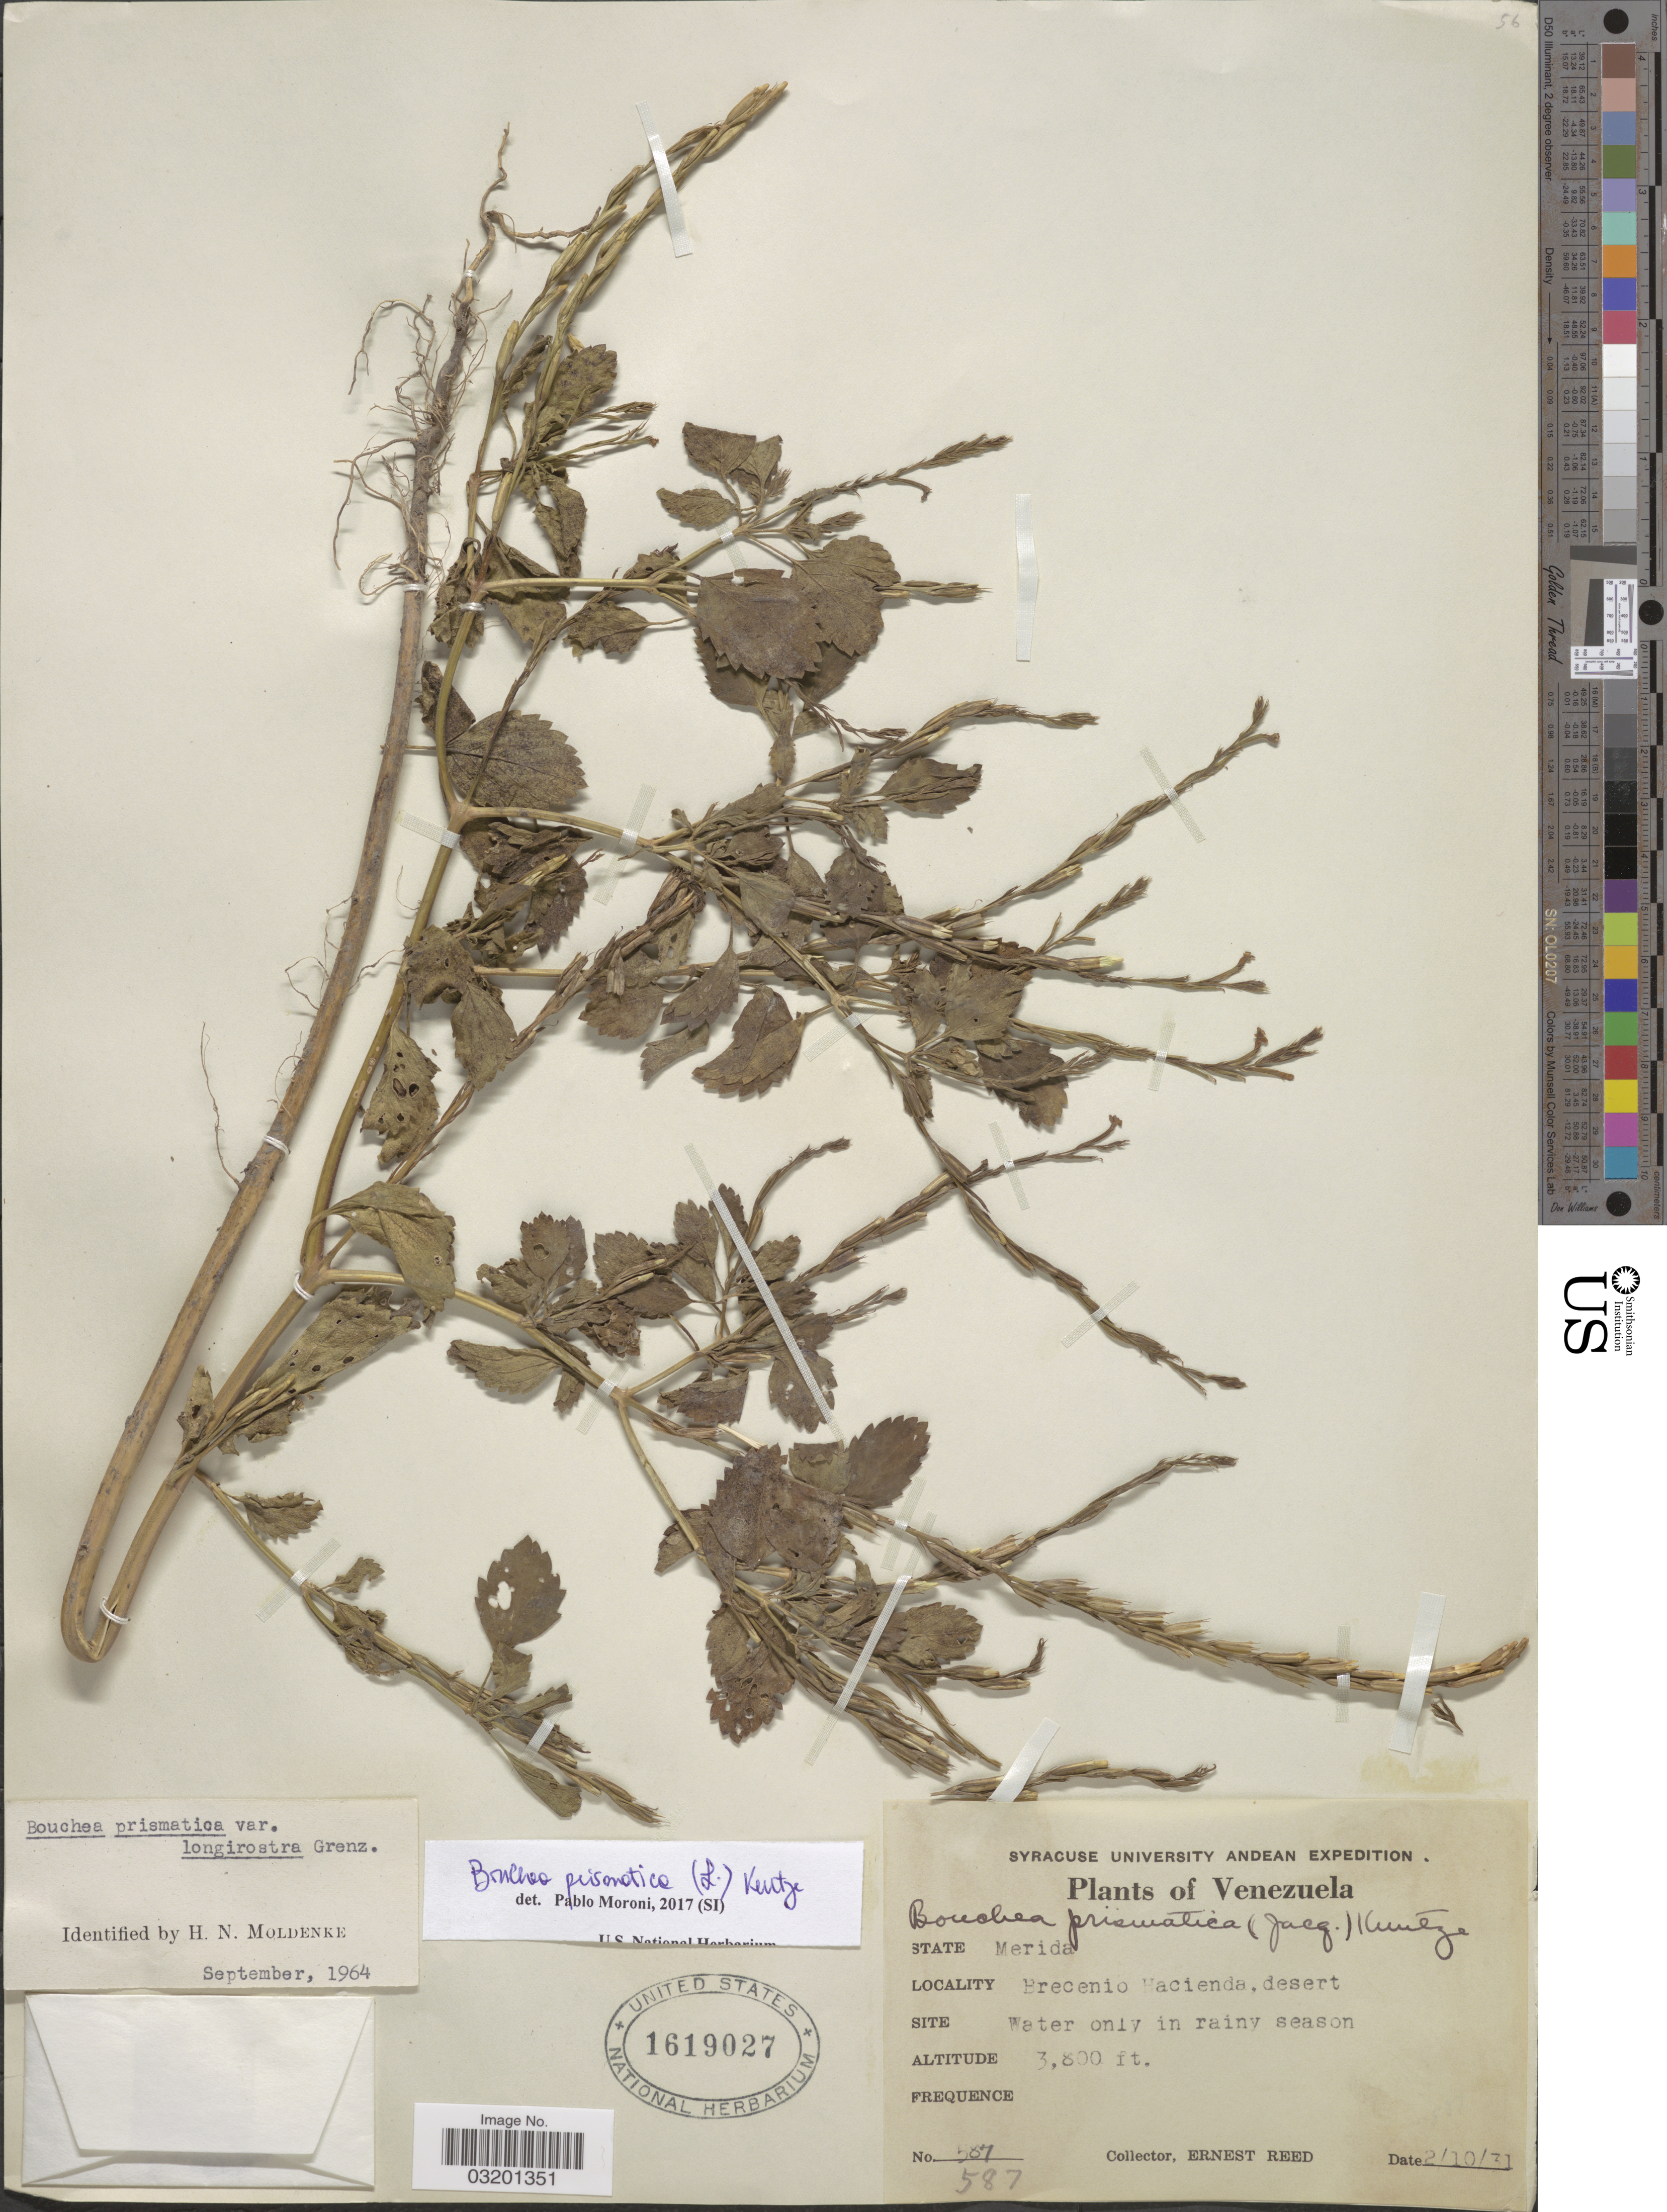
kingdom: Plantae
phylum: Tracheophyta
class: Magnoliopsida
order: Lamiales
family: Verbenaceae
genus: Bouchea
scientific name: Bouchea prismatica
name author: (L.) Kuntze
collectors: E. Reed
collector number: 587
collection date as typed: Transcribed d/m/y: 2/10/31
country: Venezuela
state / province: Mérida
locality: Brecenio Hacienda, desert.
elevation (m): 1158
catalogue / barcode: US 1619027